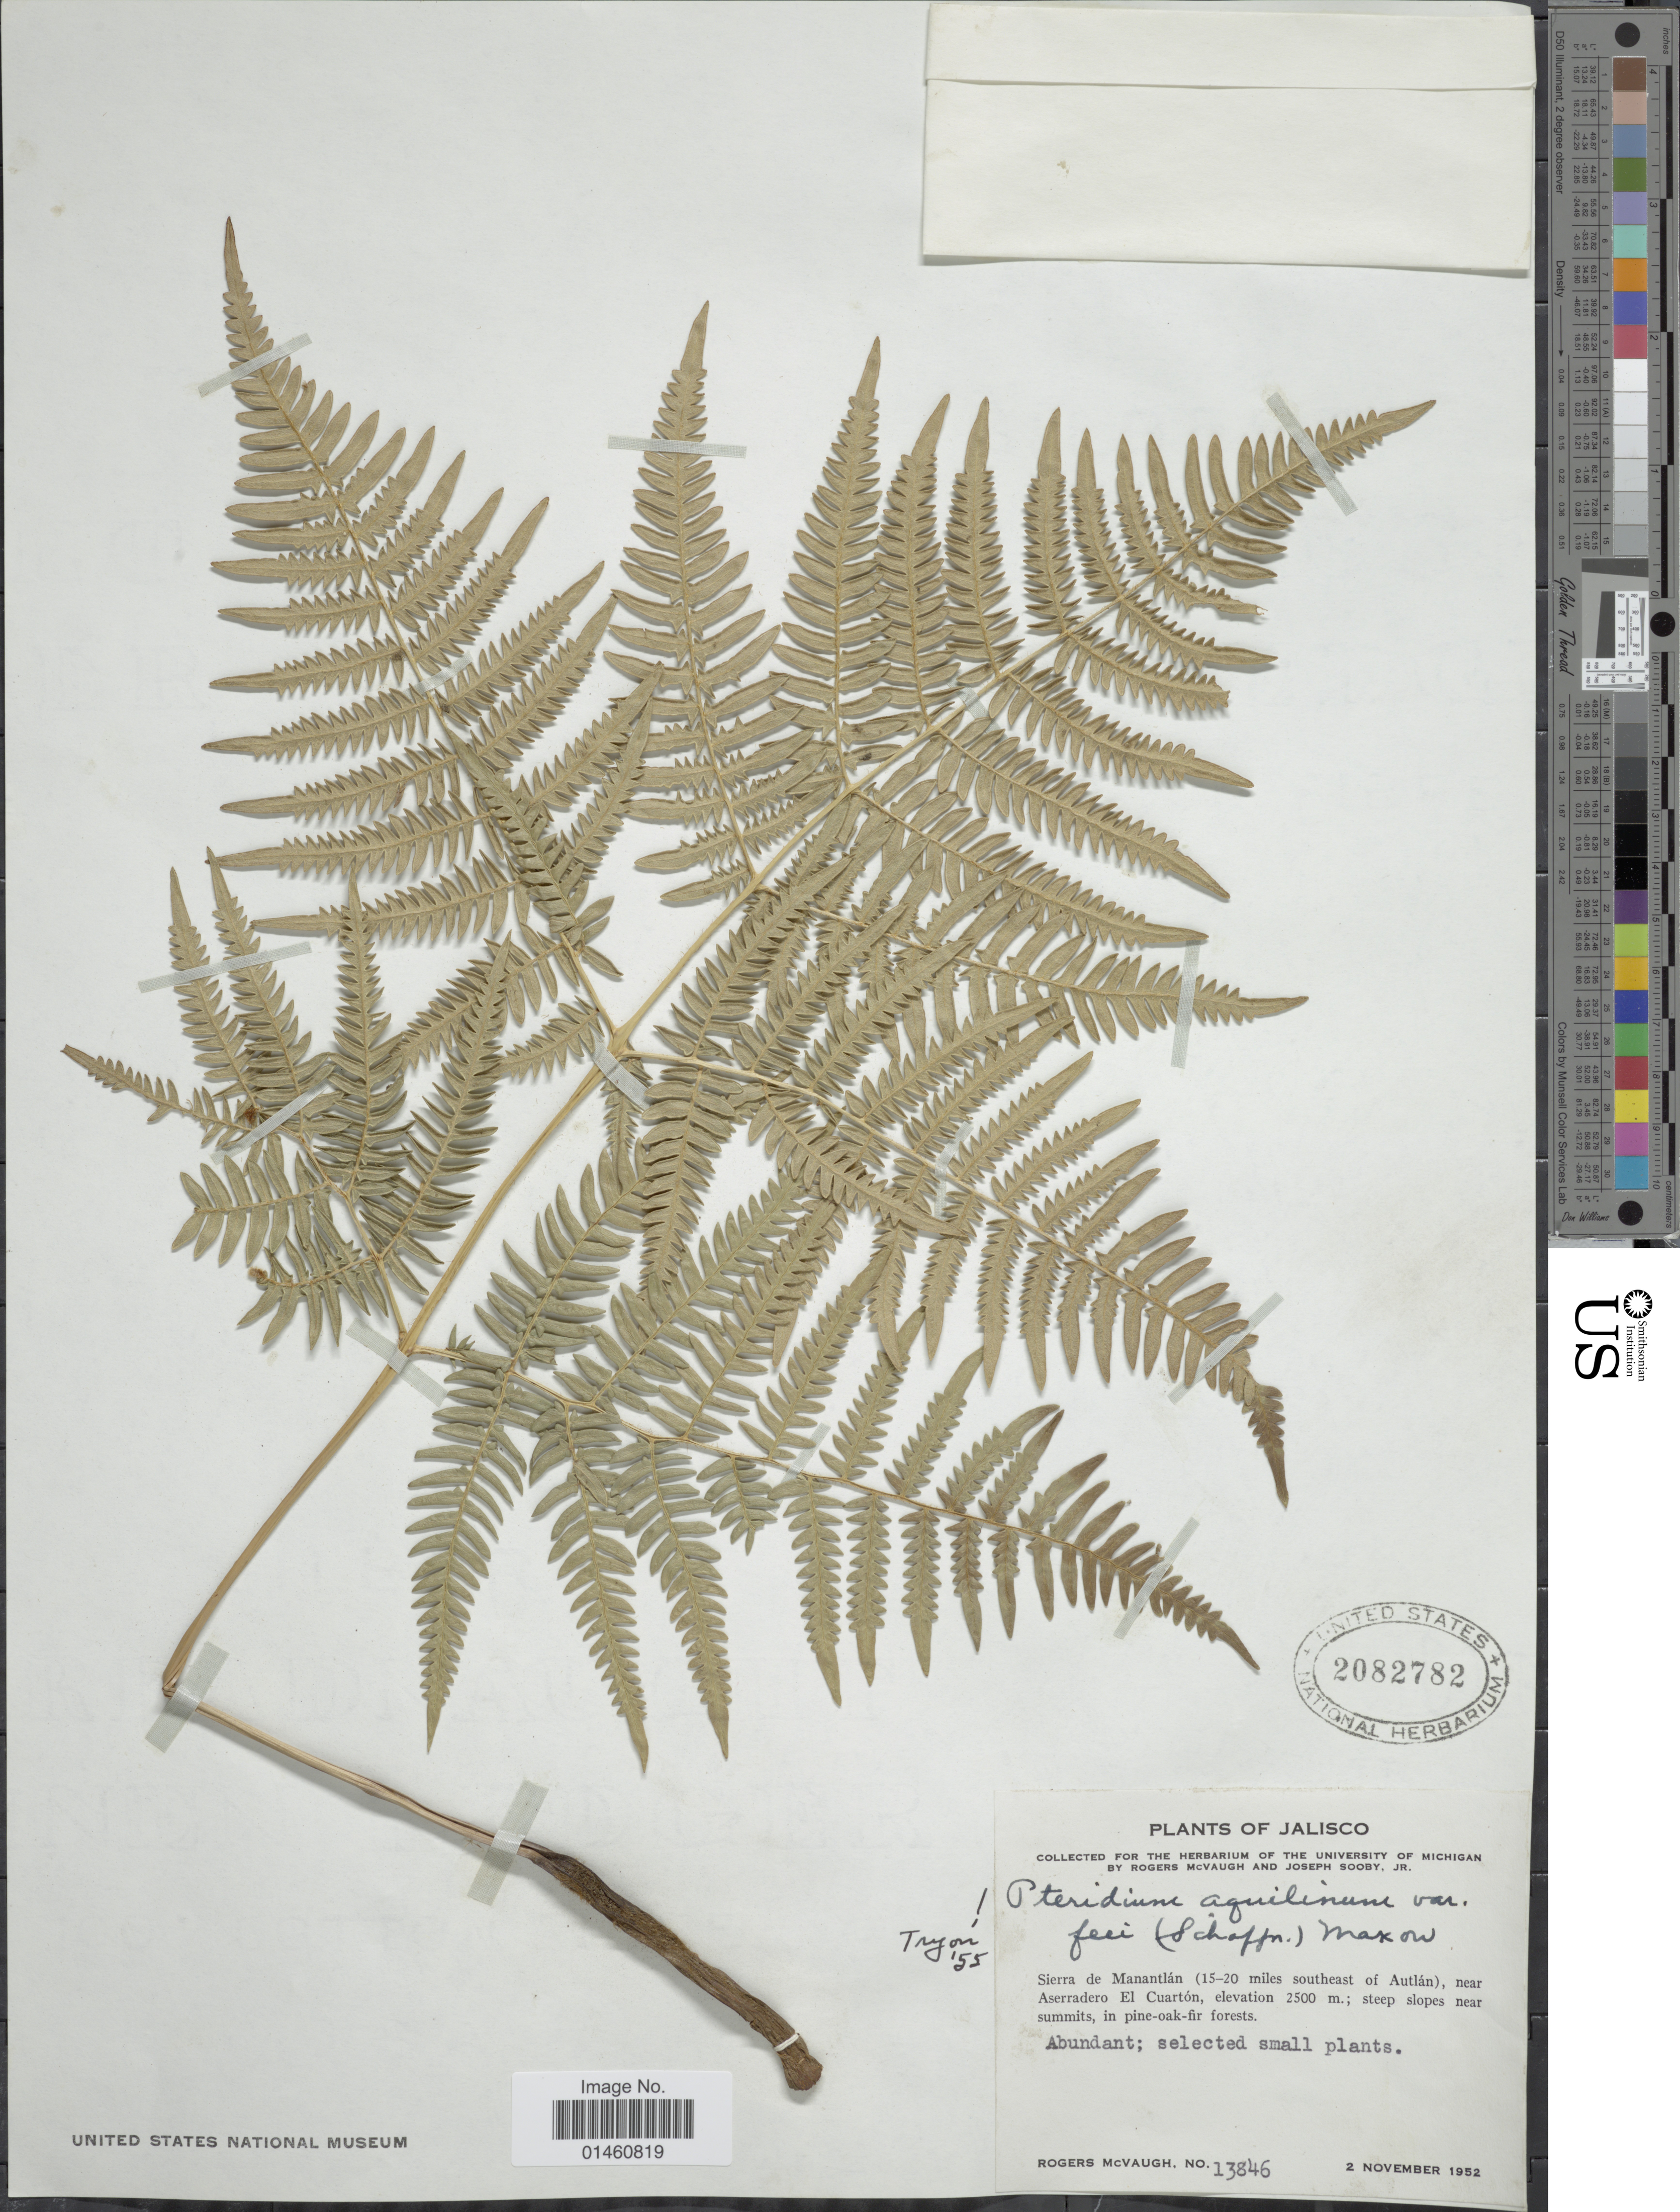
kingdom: Plantae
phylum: Tracheophyta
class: Polypodiopsida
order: Polypodiales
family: Dennstaedtiaceae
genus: Pteridium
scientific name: Pteridium aquilinum var. feei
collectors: R. McVaugh & J. Sooby Jr.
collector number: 13846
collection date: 1952-11-02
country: Mexico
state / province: Jalisco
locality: Sierra de Manantlán (15-20 miles southeast of Autlán), near Aserradero El Cuartón, steep slopes near summits, in pine-oak-fir forests.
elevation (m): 2500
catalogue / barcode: US 2082782